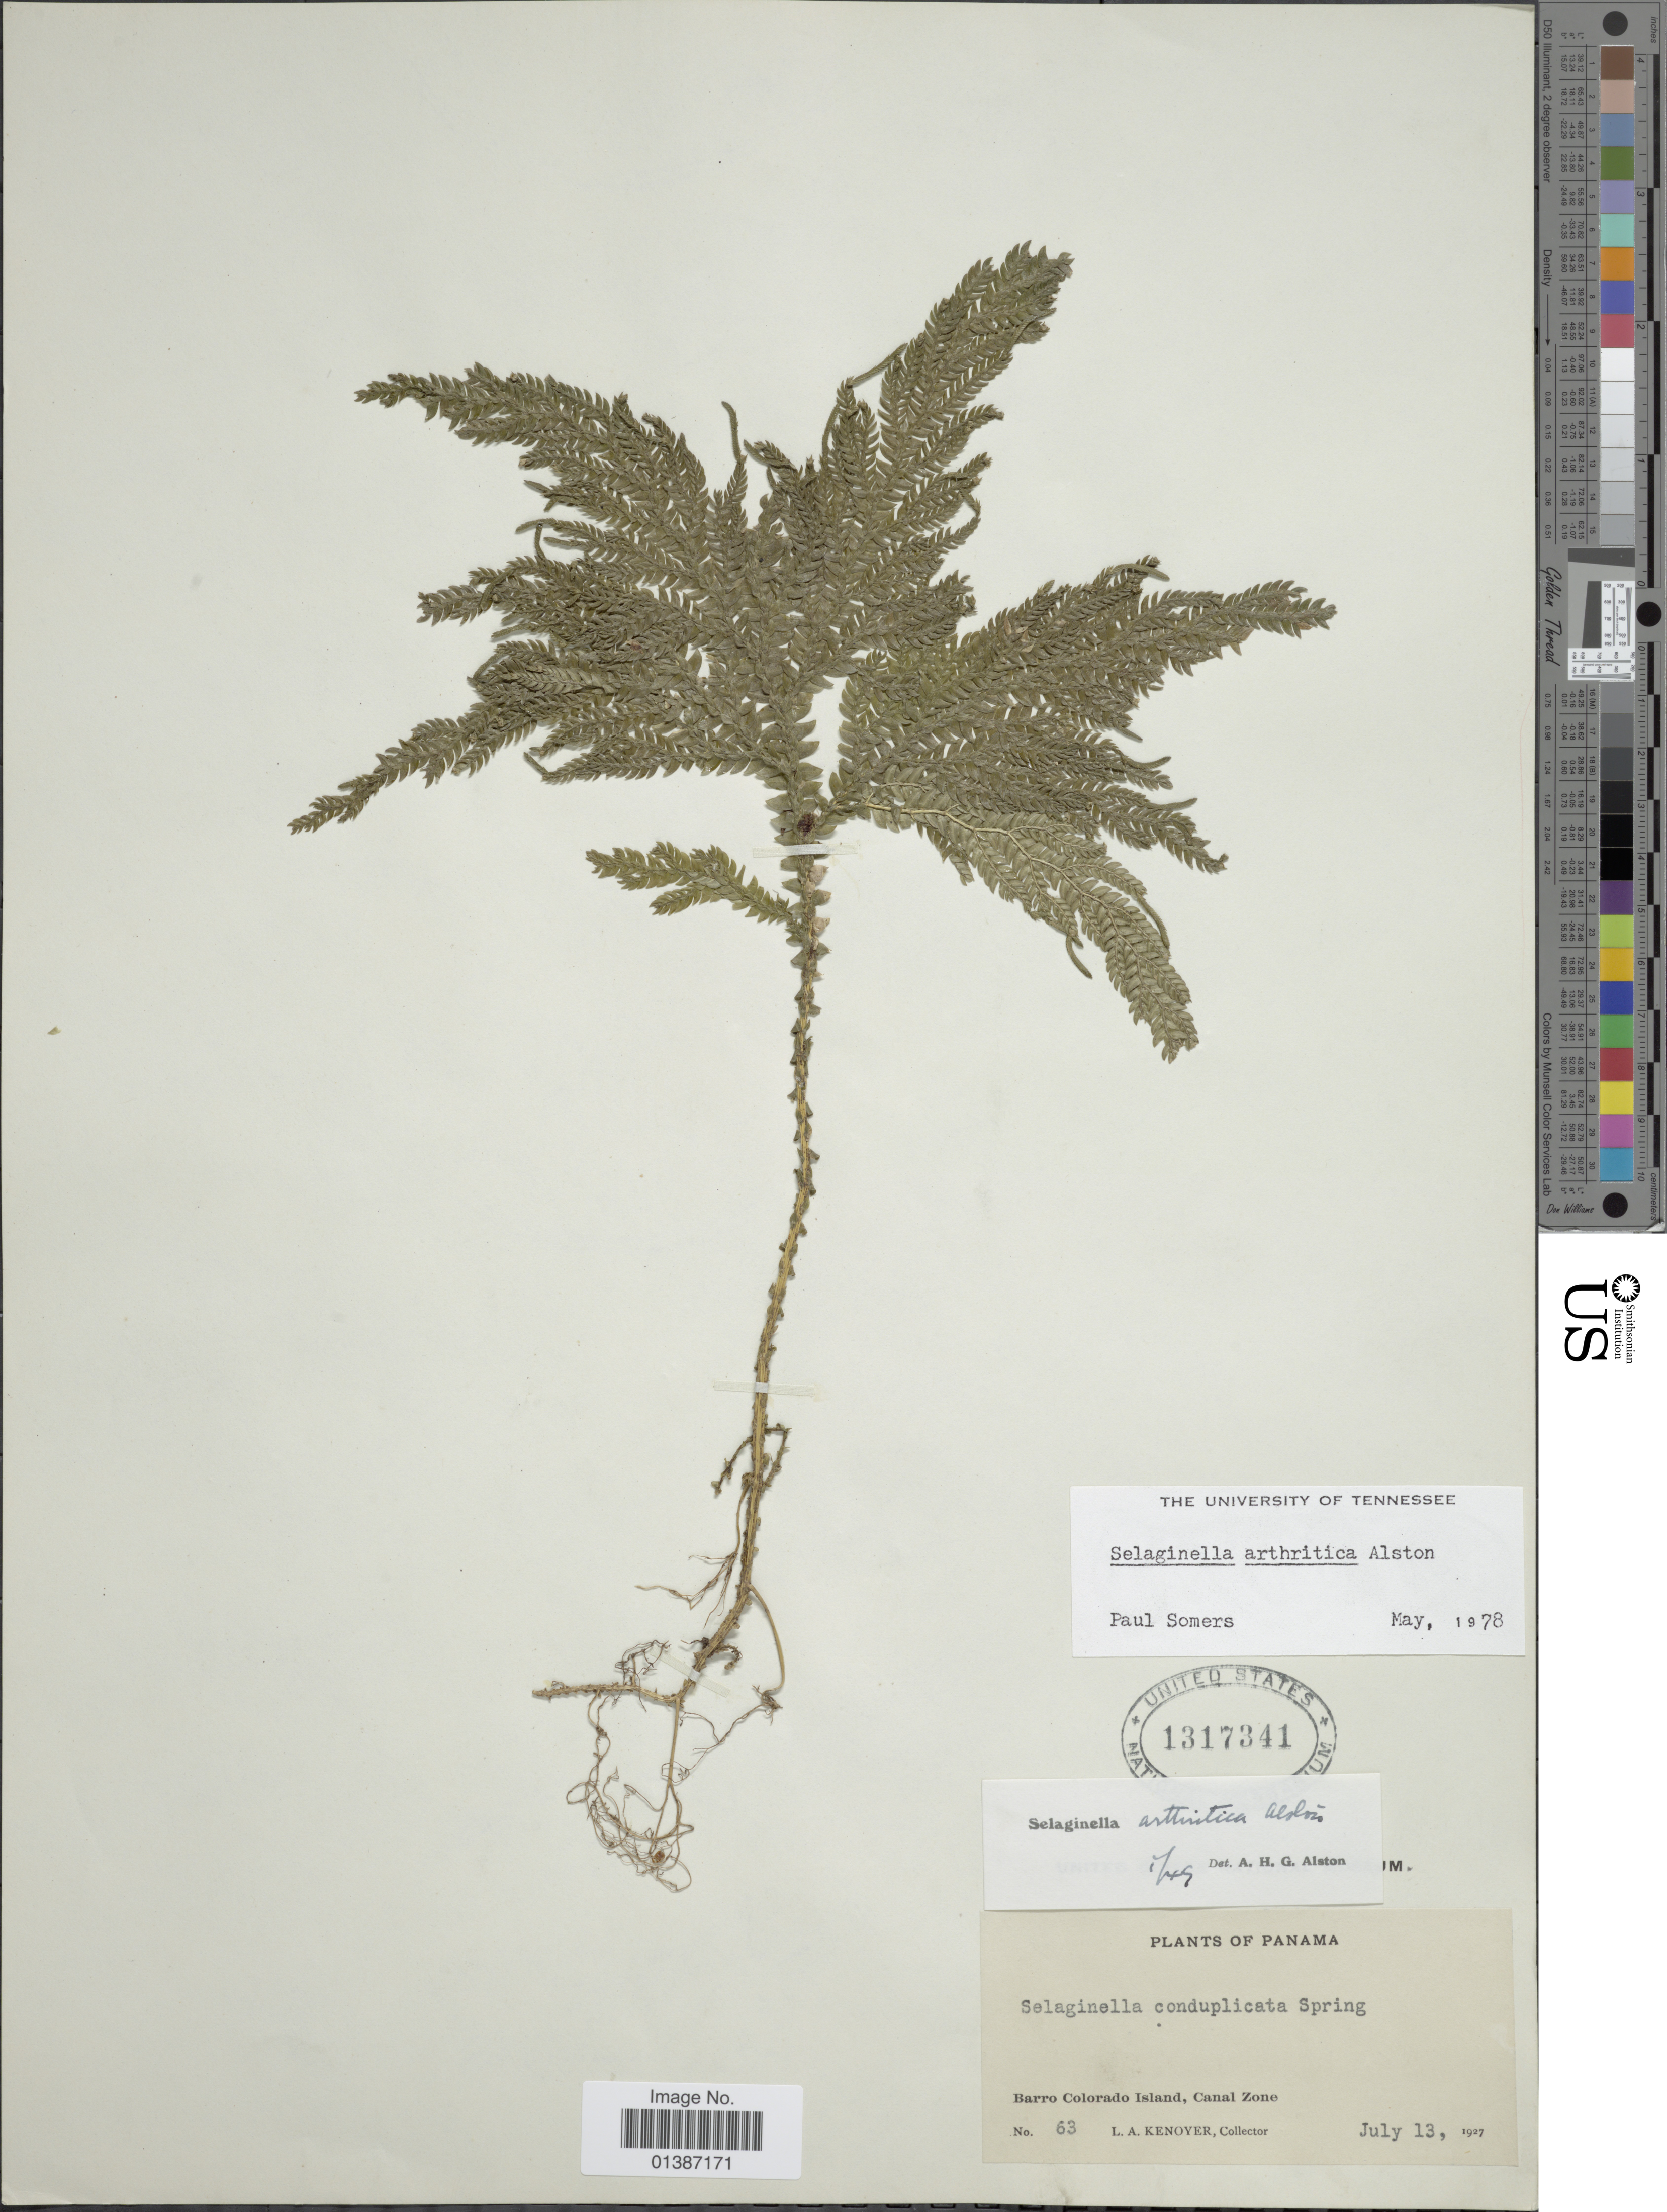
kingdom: Plantae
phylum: Tracheophyta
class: Lycopodiopsida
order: Selaginellales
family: Selaginellaceae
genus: Selaginella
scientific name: Selaginella arthritica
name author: Alston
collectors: L. A. Kenoyer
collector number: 63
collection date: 1927-07-13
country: Panama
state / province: Panamá Oeste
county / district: Canal Zone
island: Barro Colorado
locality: Barro Colorado Island, Canal Zone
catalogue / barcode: US 1317341